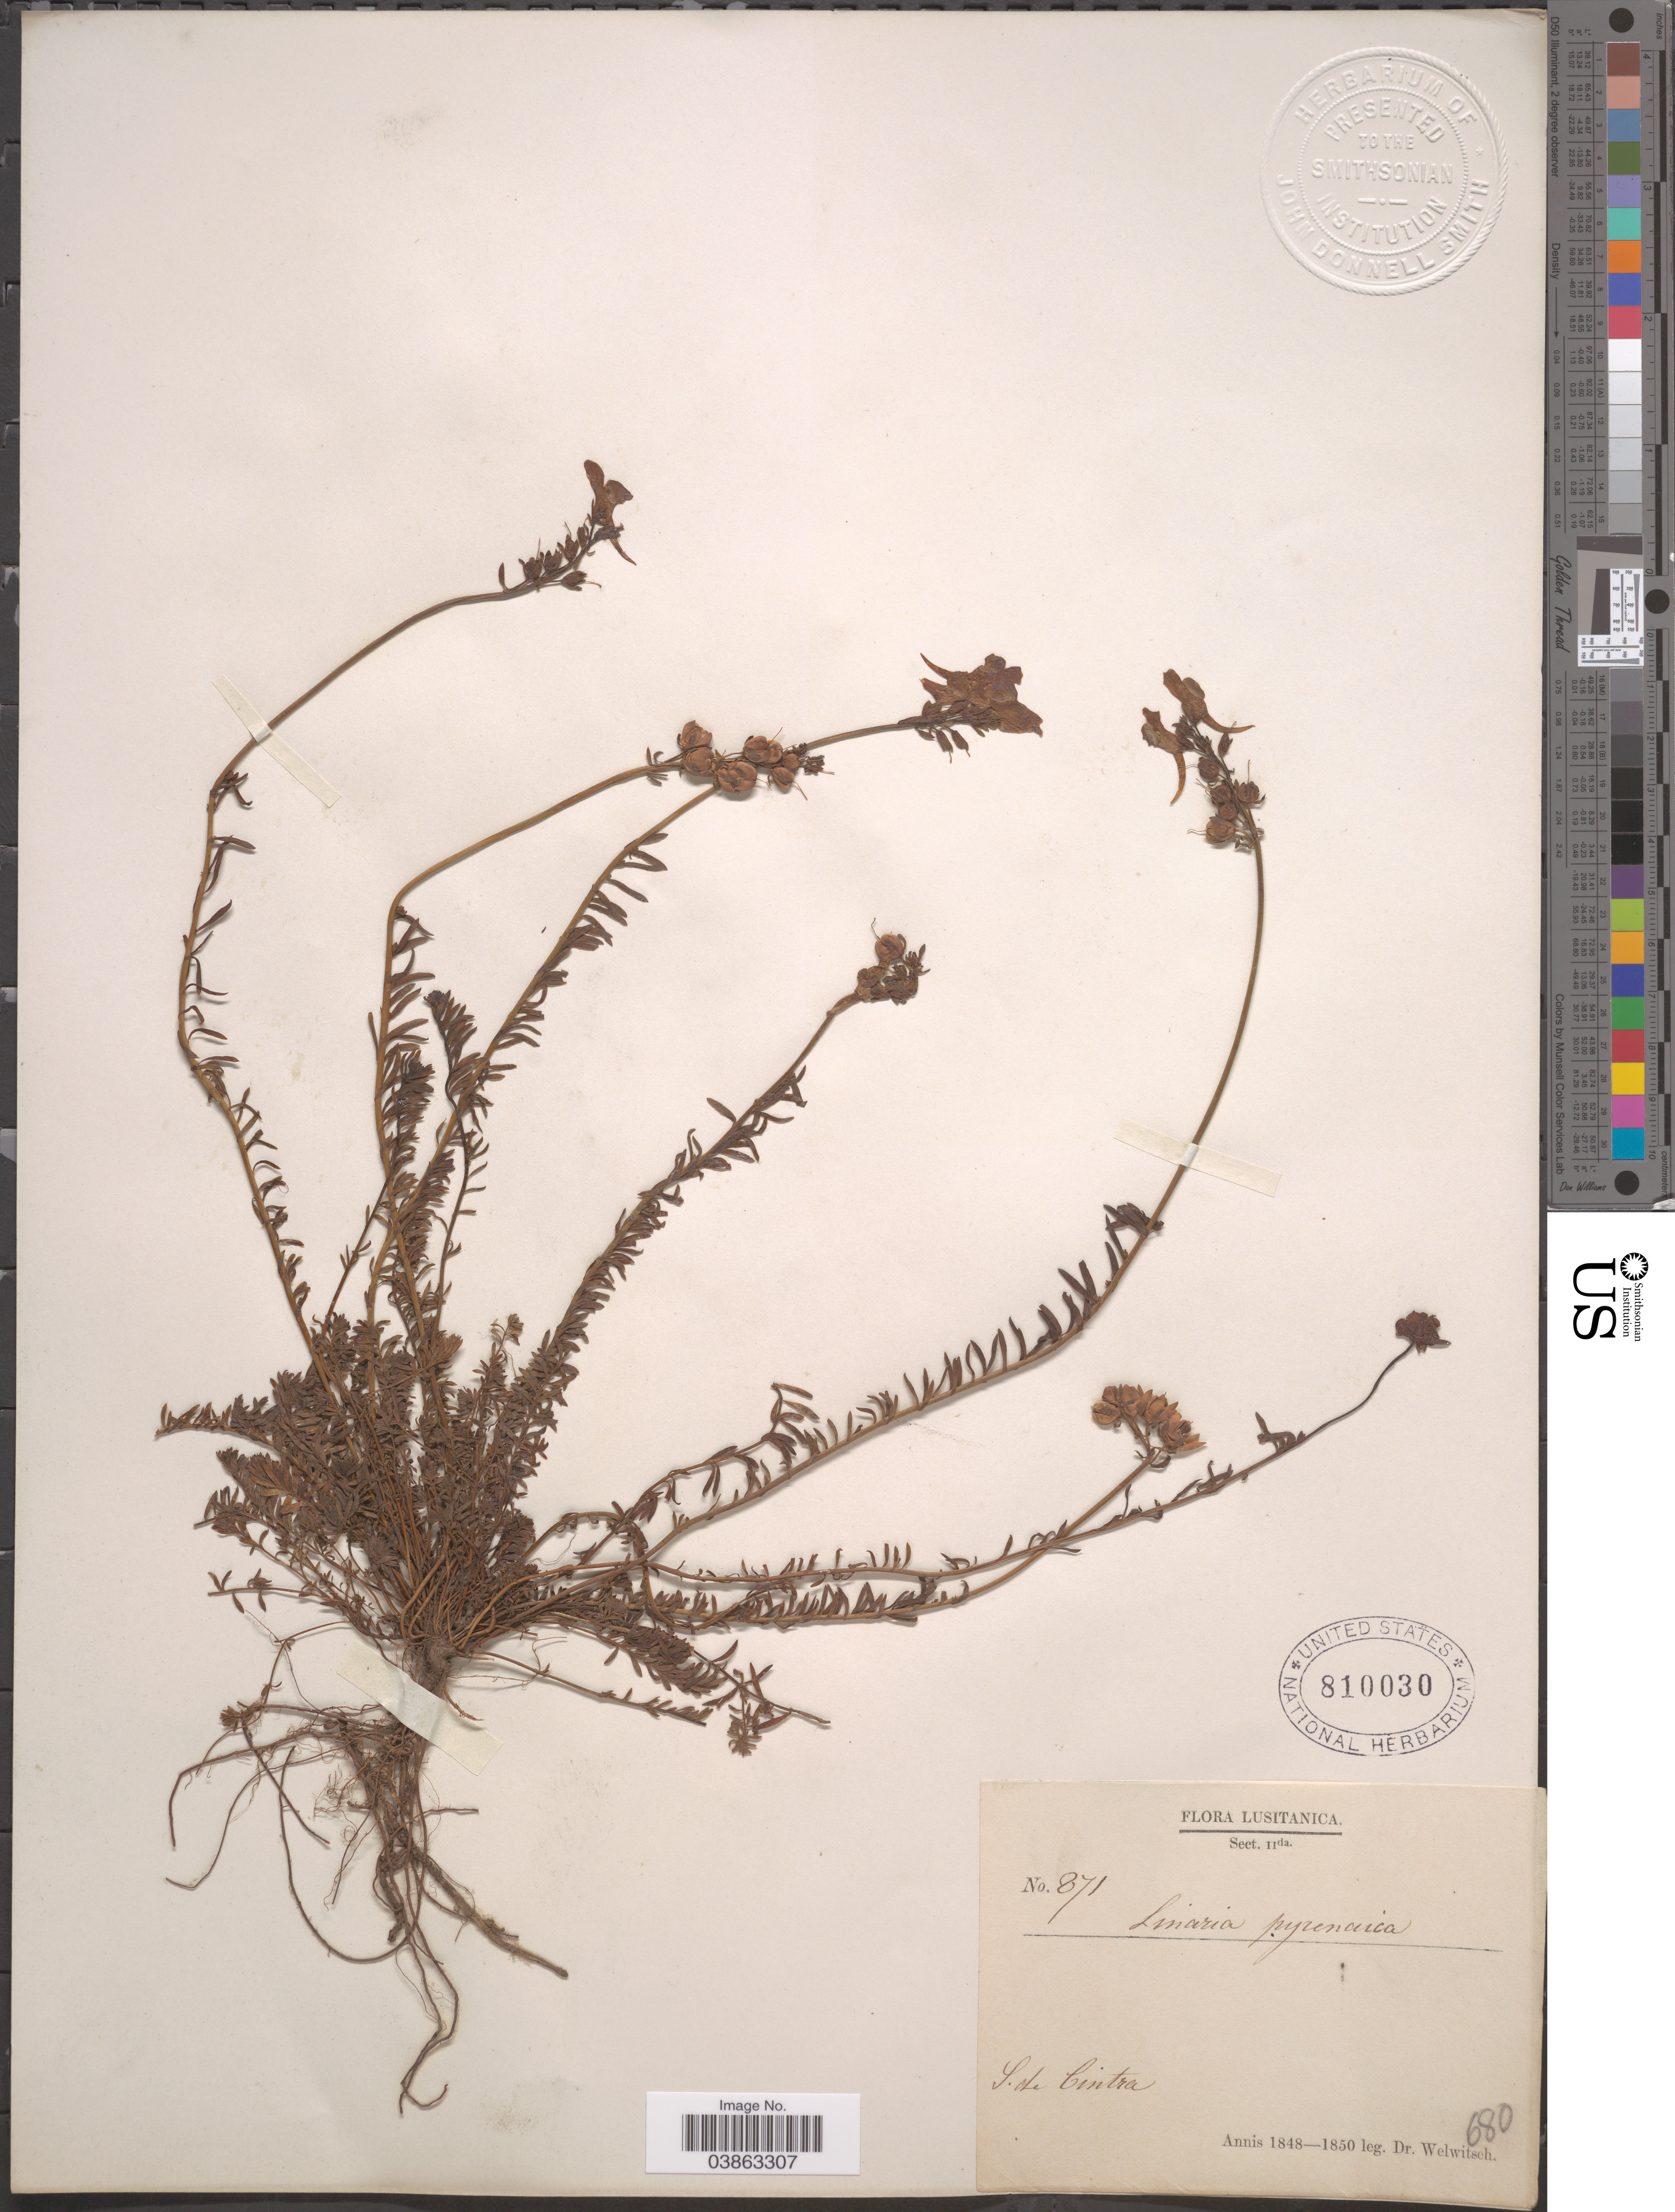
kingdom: Plantae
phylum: Tracheophyta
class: Magnoliopsida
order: Lamiales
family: Plantaginaceae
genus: Linaria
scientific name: Linaria pyrenaica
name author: DC.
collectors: -. Welwitsch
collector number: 871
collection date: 1848/1850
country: Portugal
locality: Lusitanica. S. de Cintra.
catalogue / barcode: US 810030